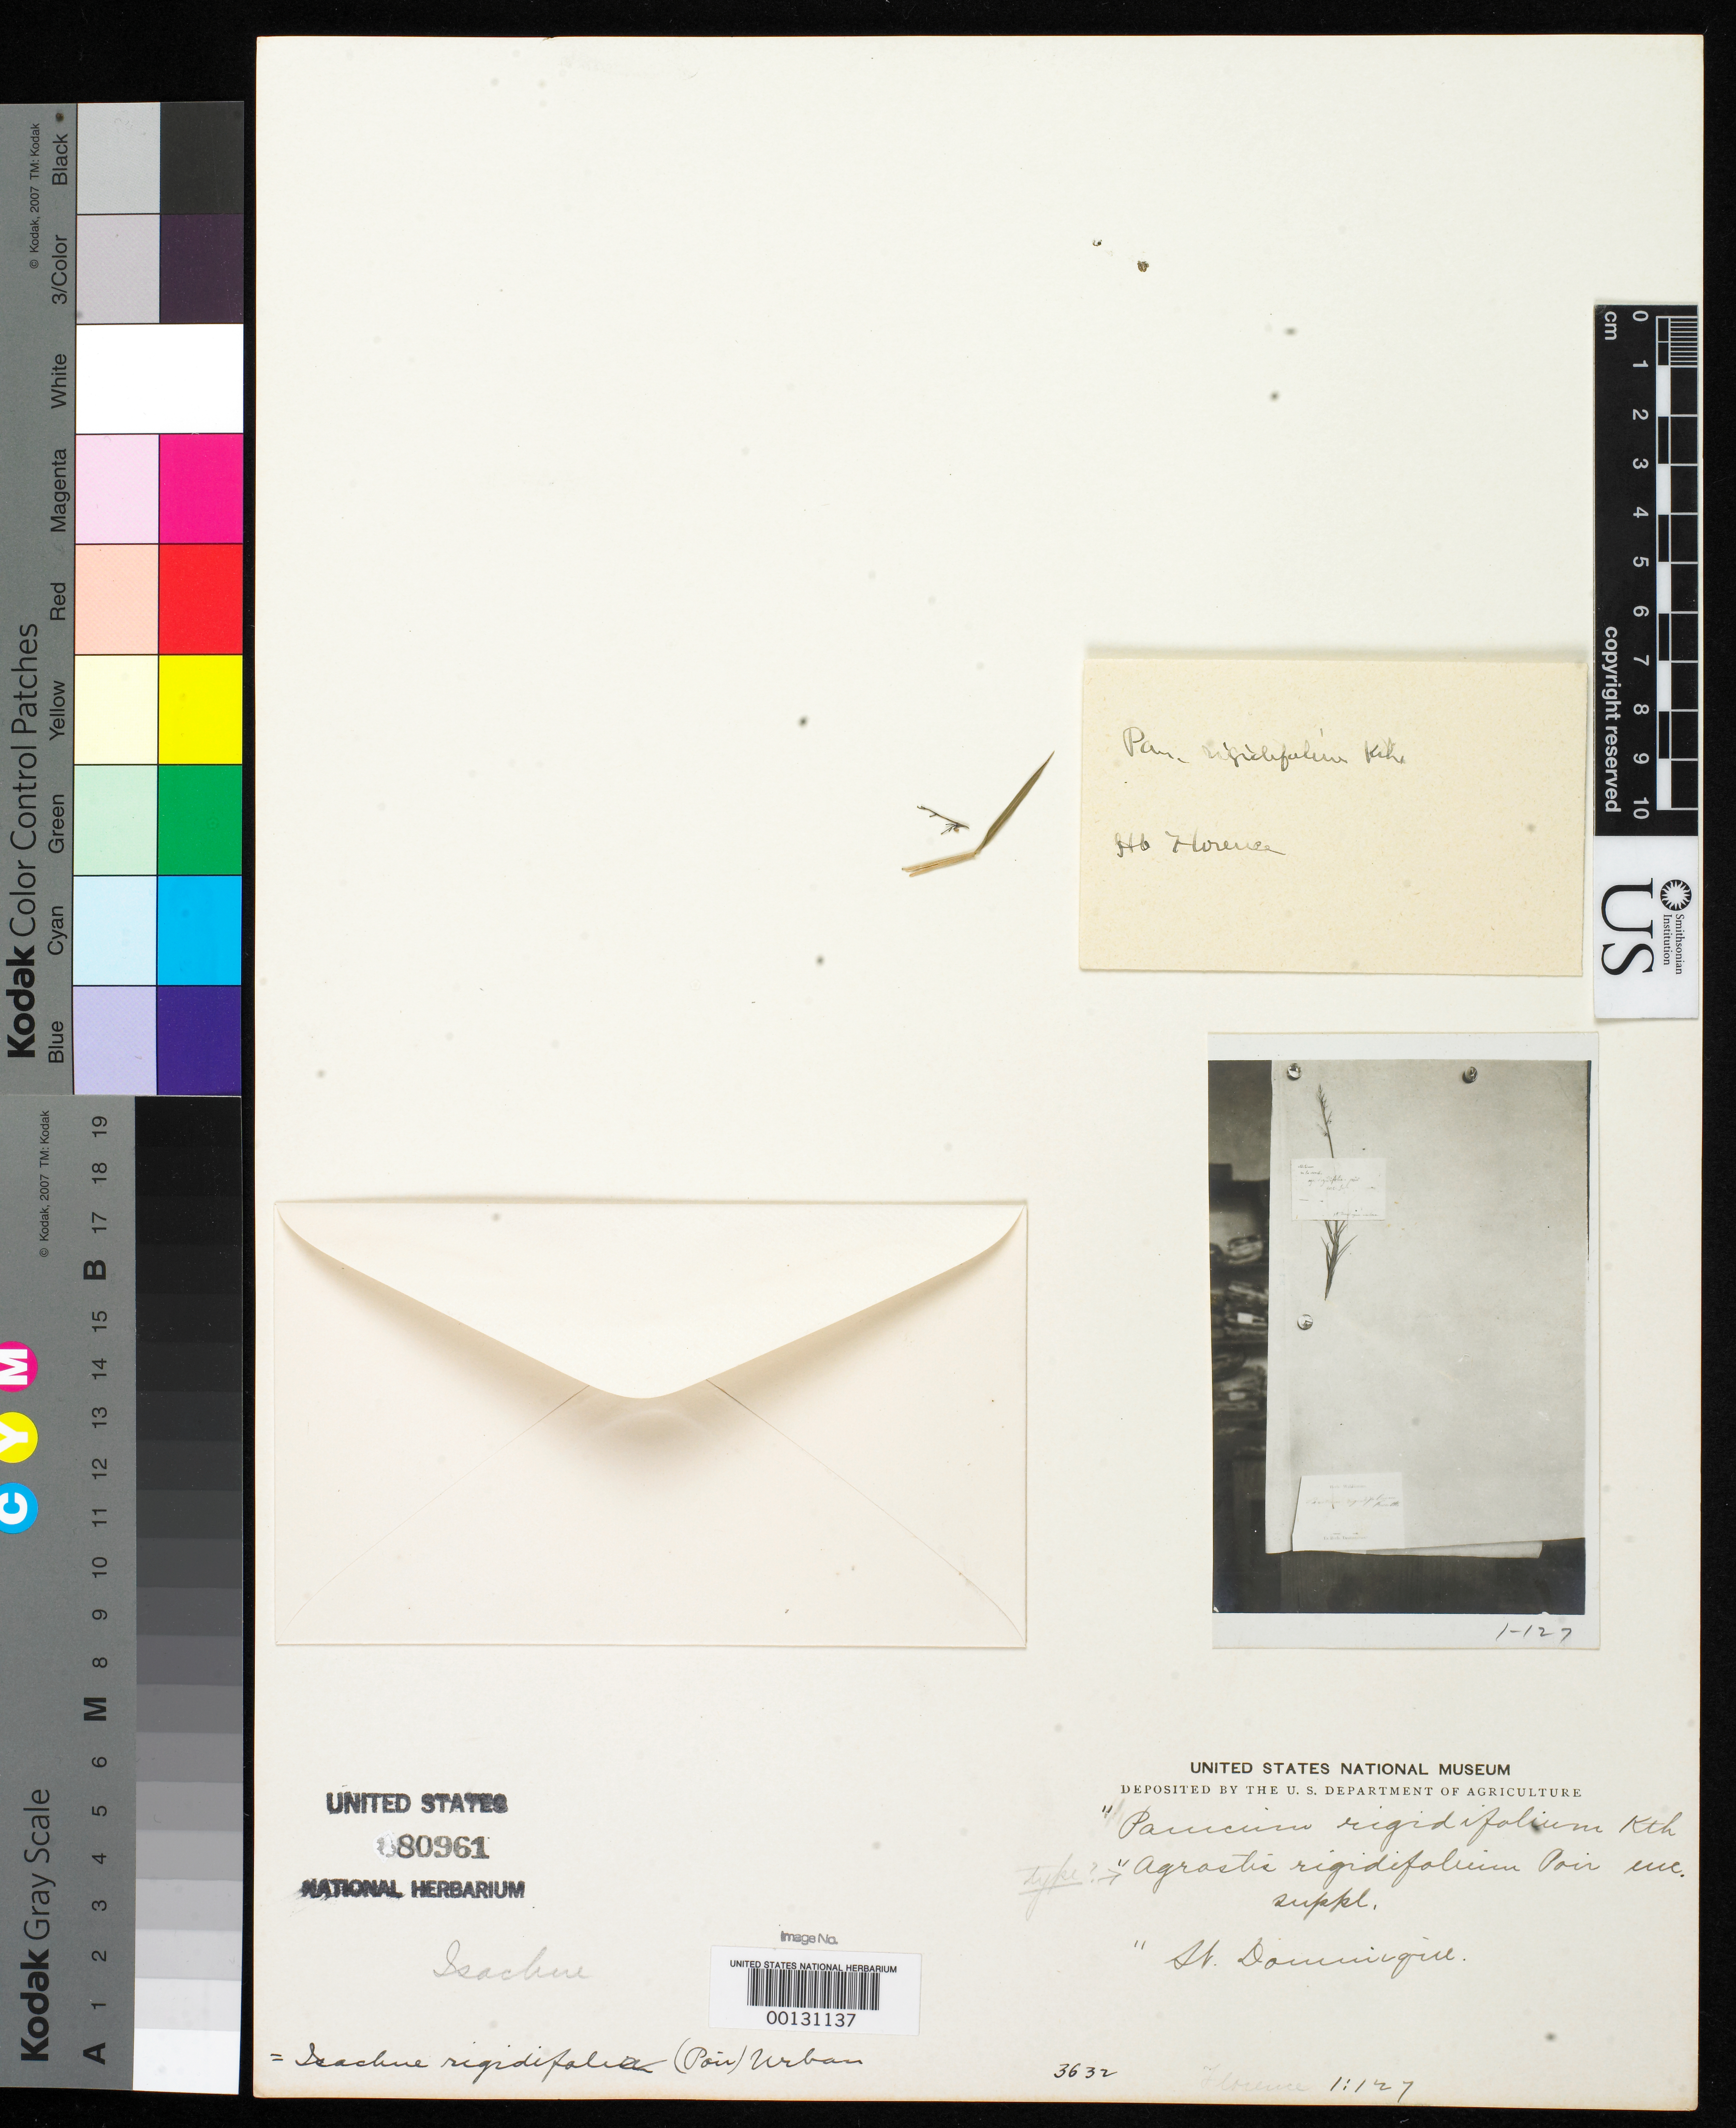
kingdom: Plantae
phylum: Tracheophyta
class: Liliopsida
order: Poales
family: Poaceae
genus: Agrostis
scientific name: Agrostis rigidifolia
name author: Poir. in Lam.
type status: Type Fragment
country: Dominican Republic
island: Hispaniola Island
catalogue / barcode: US 80961